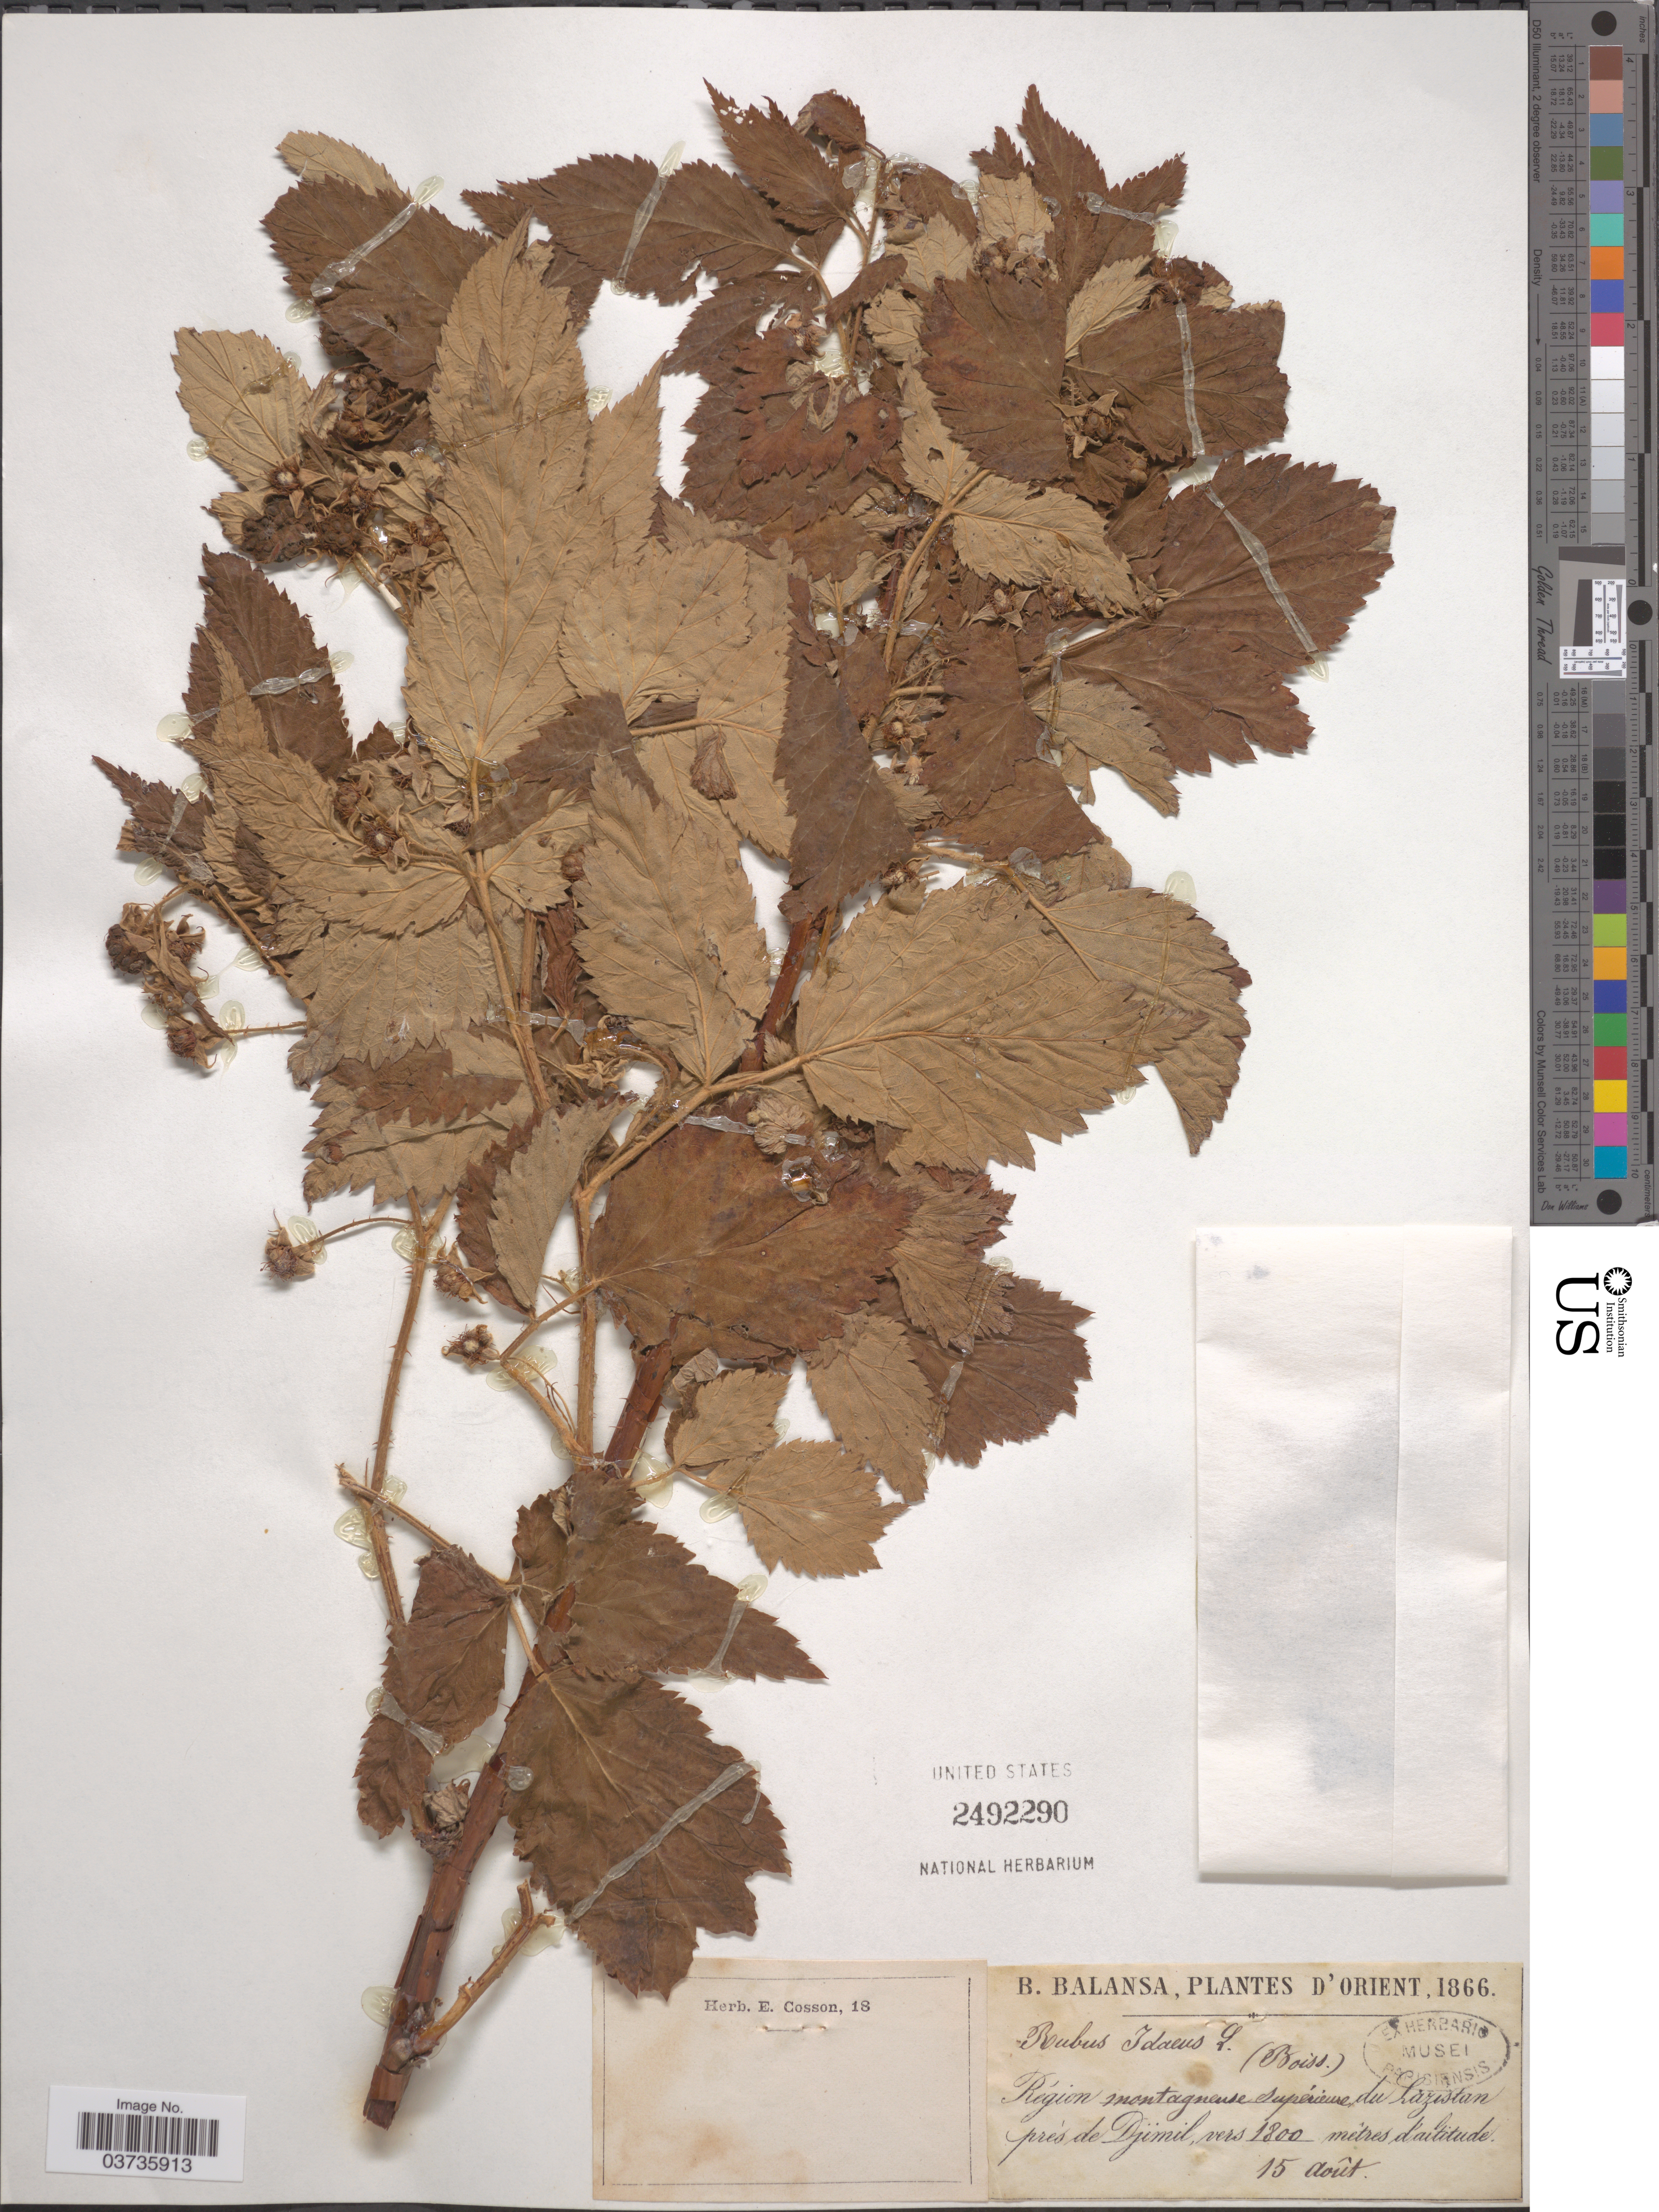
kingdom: Plantae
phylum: Tracheophyta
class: Magnoliopsida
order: Rosales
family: Rosaceae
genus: Rubus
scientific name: Rubus idaeus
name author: L.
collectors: B. Balansa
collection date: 1866-08-15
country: Turkey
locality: D'Orient. Région montagneuse supérieure du Lazistan près de Djimil.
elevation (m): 1800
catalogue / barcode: US 2492290